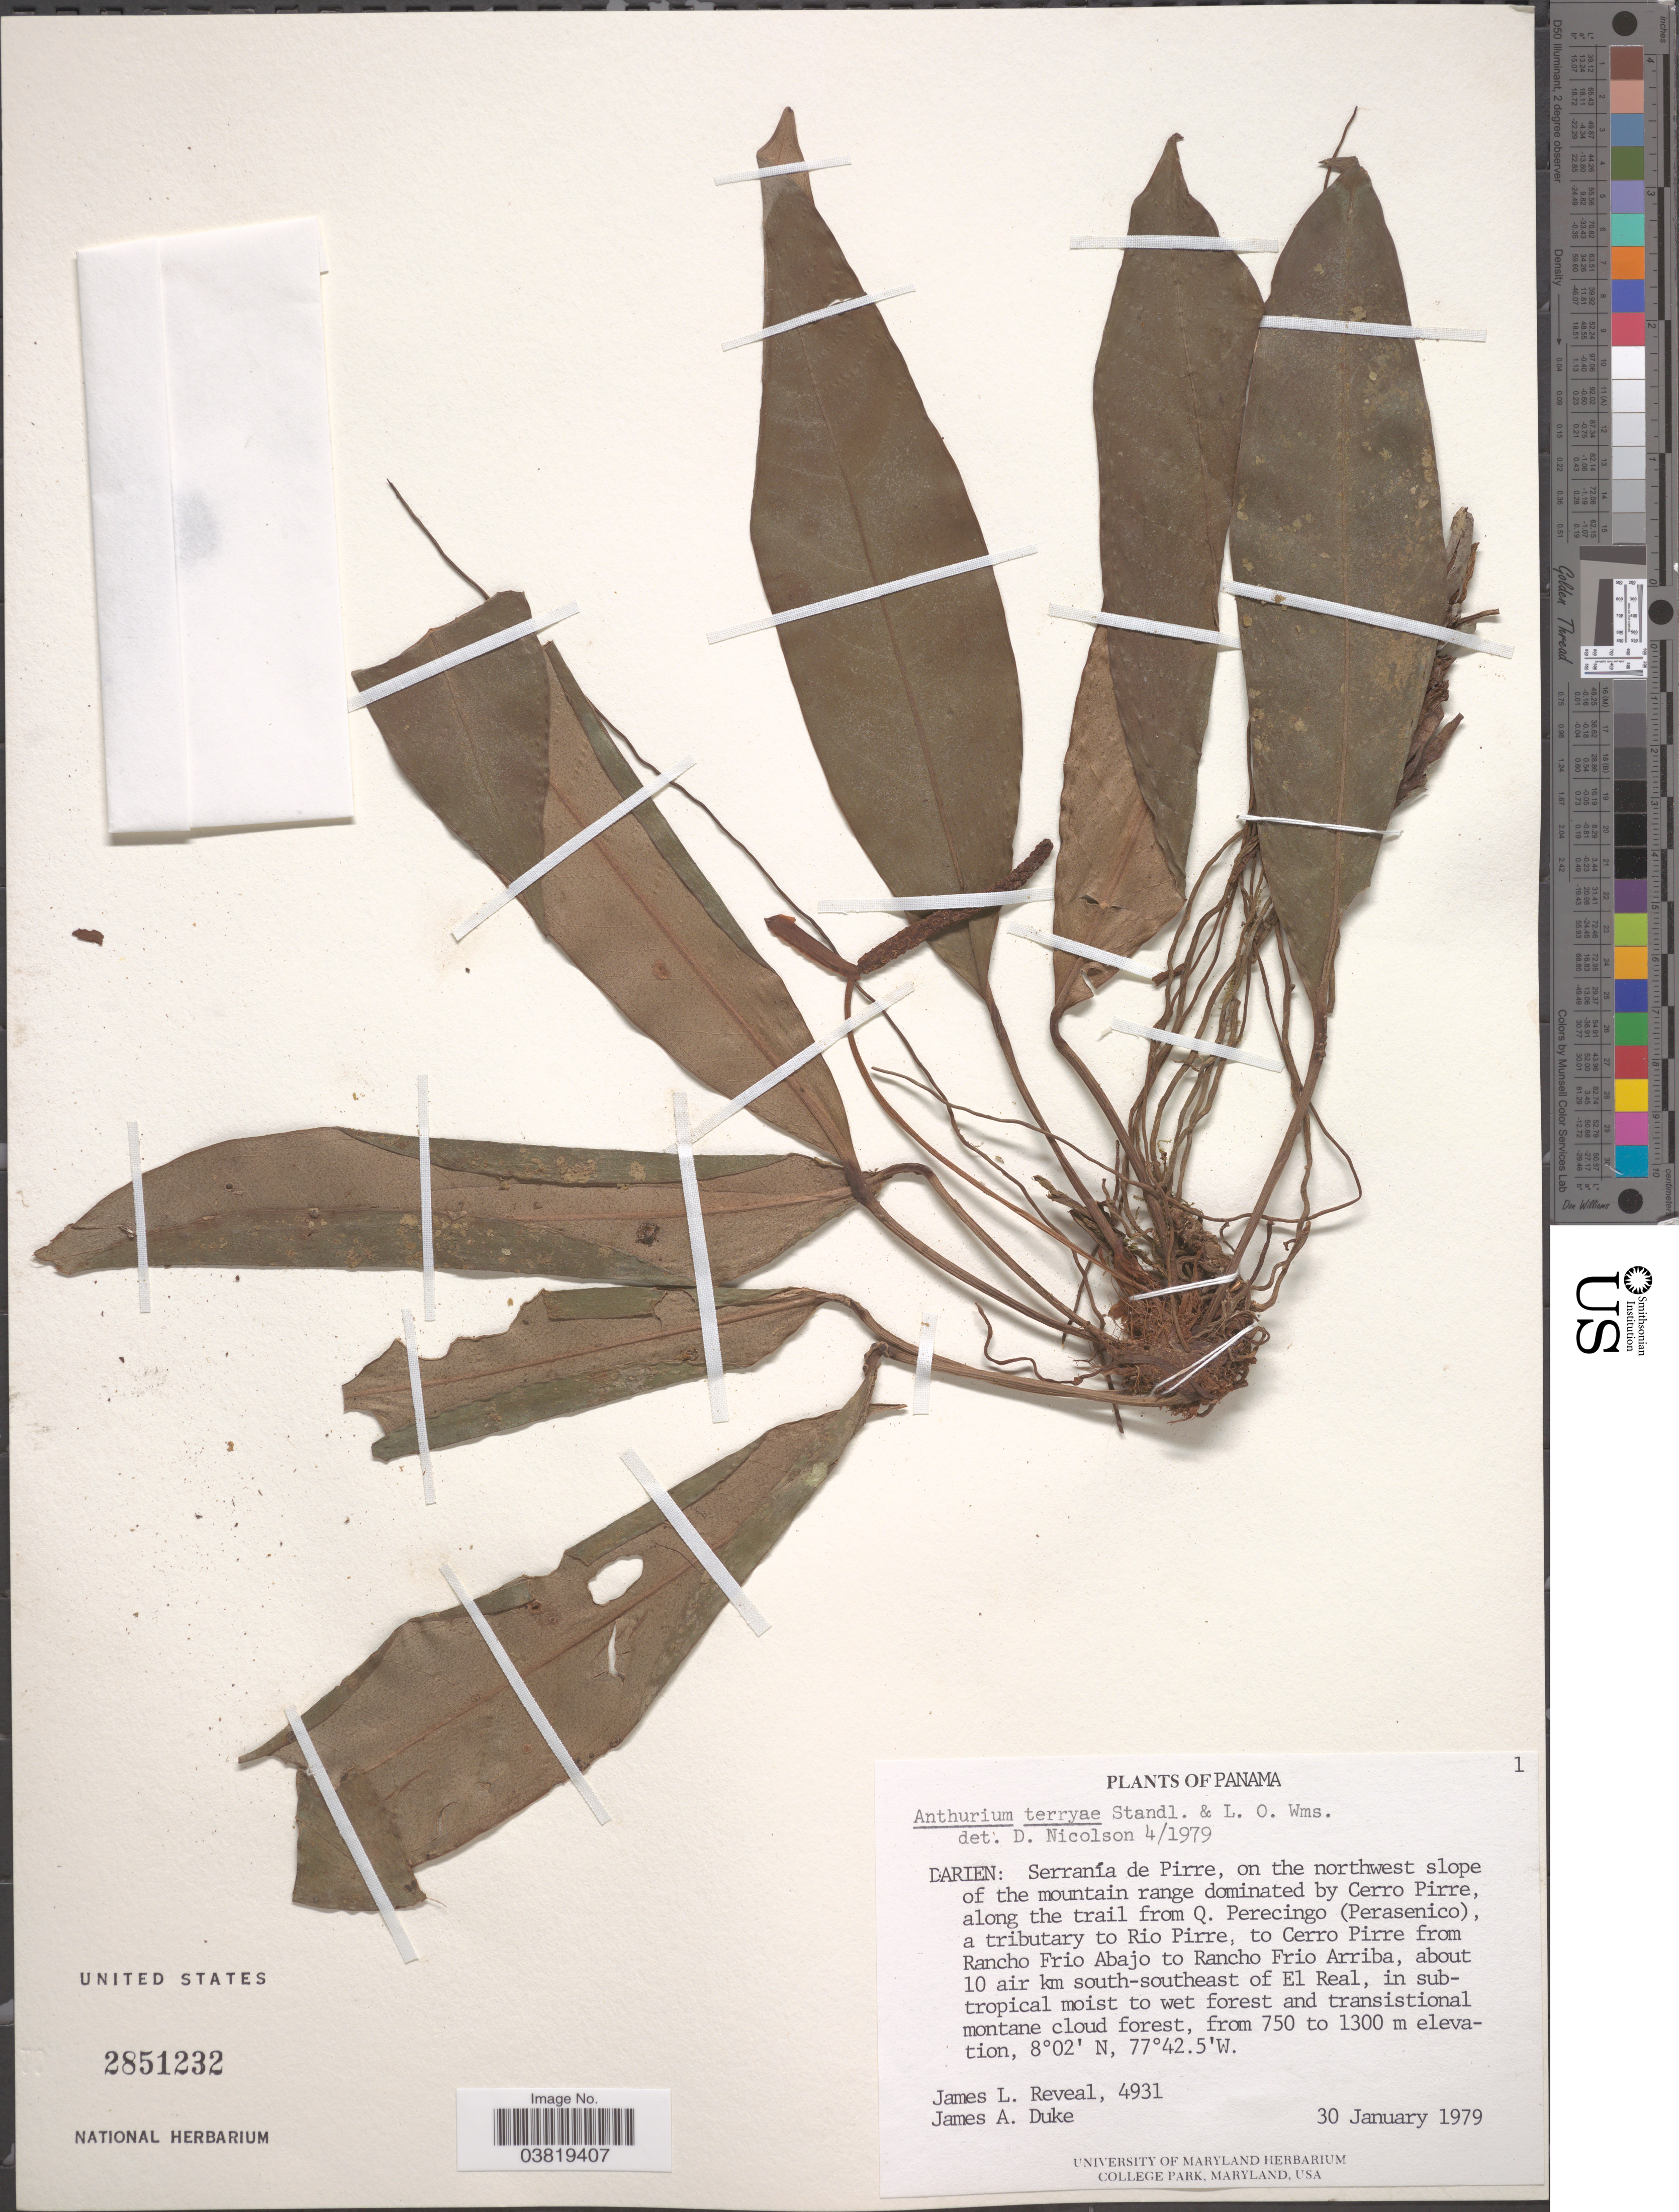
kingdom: Plantae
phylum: Tracheophyta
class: Liliopsida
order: Alismatales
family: Araceae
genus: Anthurium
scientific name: Anthurium terryae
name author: Standl. & L.O. Williams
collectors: J. L. Reveal & J. A. Duke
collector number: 4931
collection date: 1979-01-30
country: Panama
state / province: Darien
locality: Serranía de Pirre, on the northwest slope of the mountain range dominated by Cerro Pirre, along the trail from Q. Perecingo (Perasenico), a tributary to Rio Pirre, to Cerro Pirre from Rancho Frio Abajo to Rancho Frio Arriba, about 10 air km south-southeast of El Real.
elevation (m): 750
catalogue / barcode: US 2851232